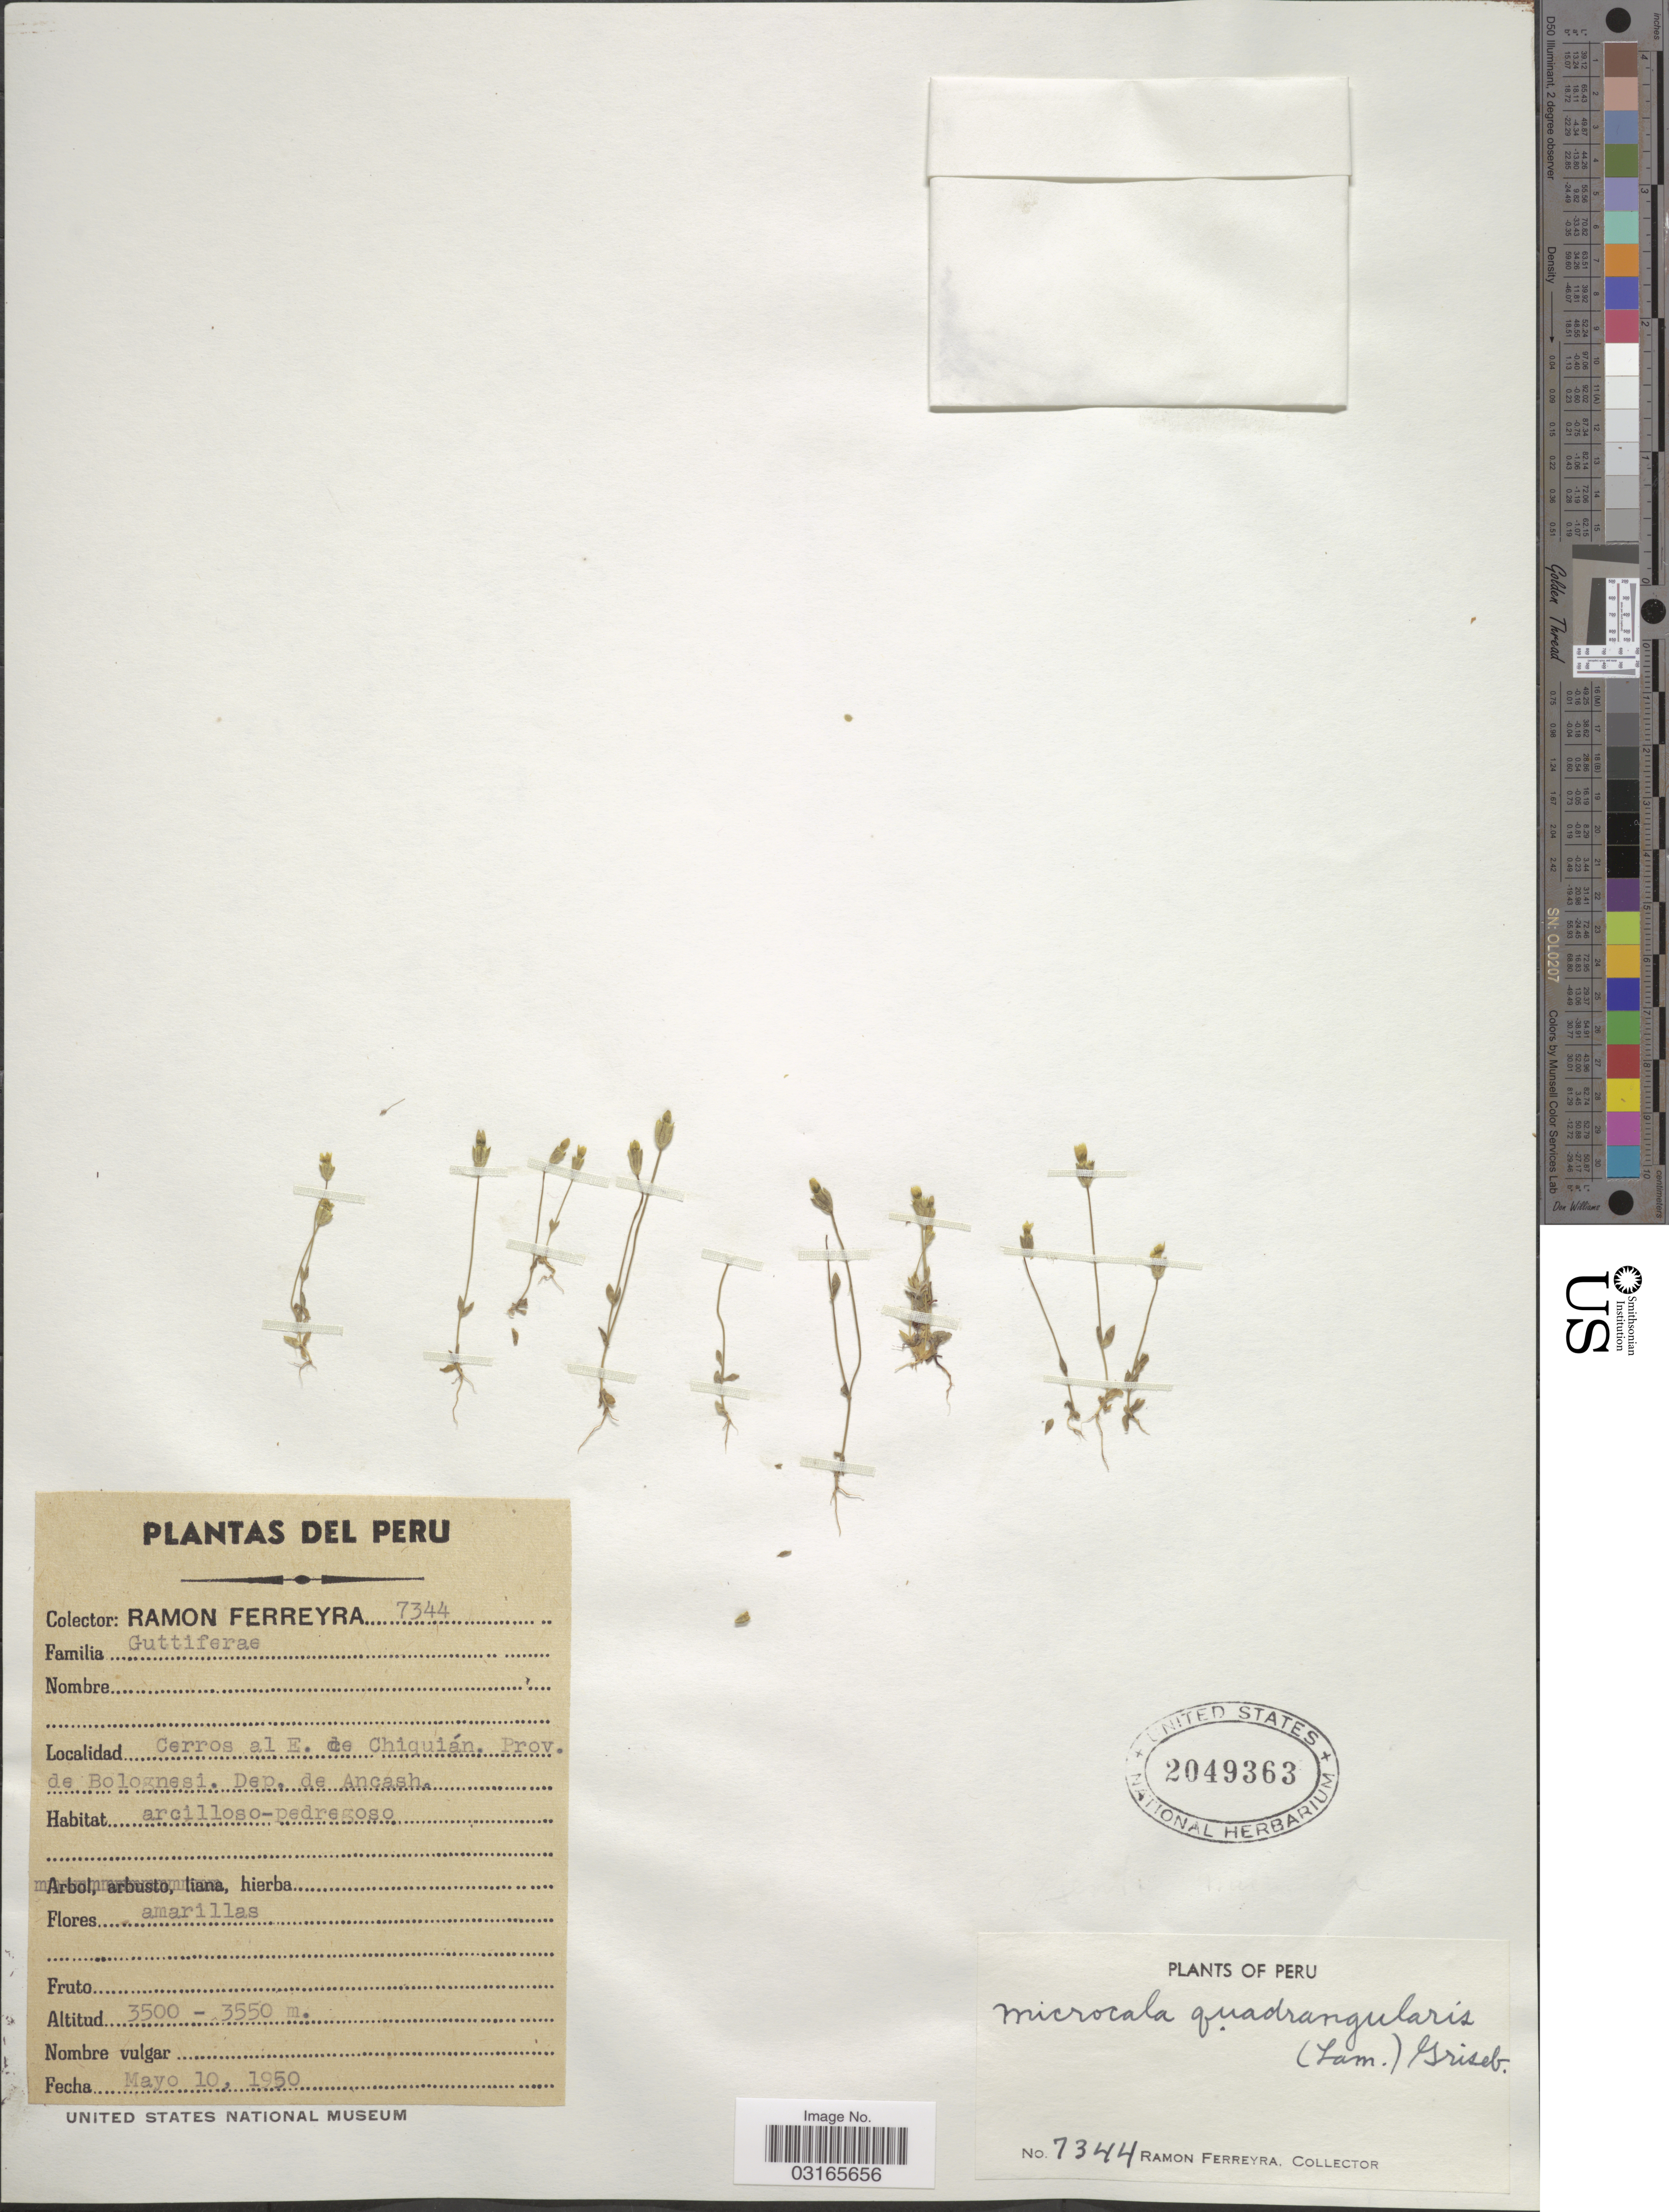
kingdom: Plantae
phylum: Tracheophyta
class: Magnoliopsida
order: Gentianales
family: Gentianaceae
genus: Microcala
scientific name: Microcala quadrangularis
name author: (Dombey ex Lam.) Griseb.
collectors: R. A. Ferreyra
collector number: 7344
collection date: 1950-05-10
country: Peru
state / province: Ancash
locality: Cerros al E. de Chiquián. Prov. de Bolognesi. Dep. de Ancash.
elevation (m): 3500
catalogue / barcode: US 2049363